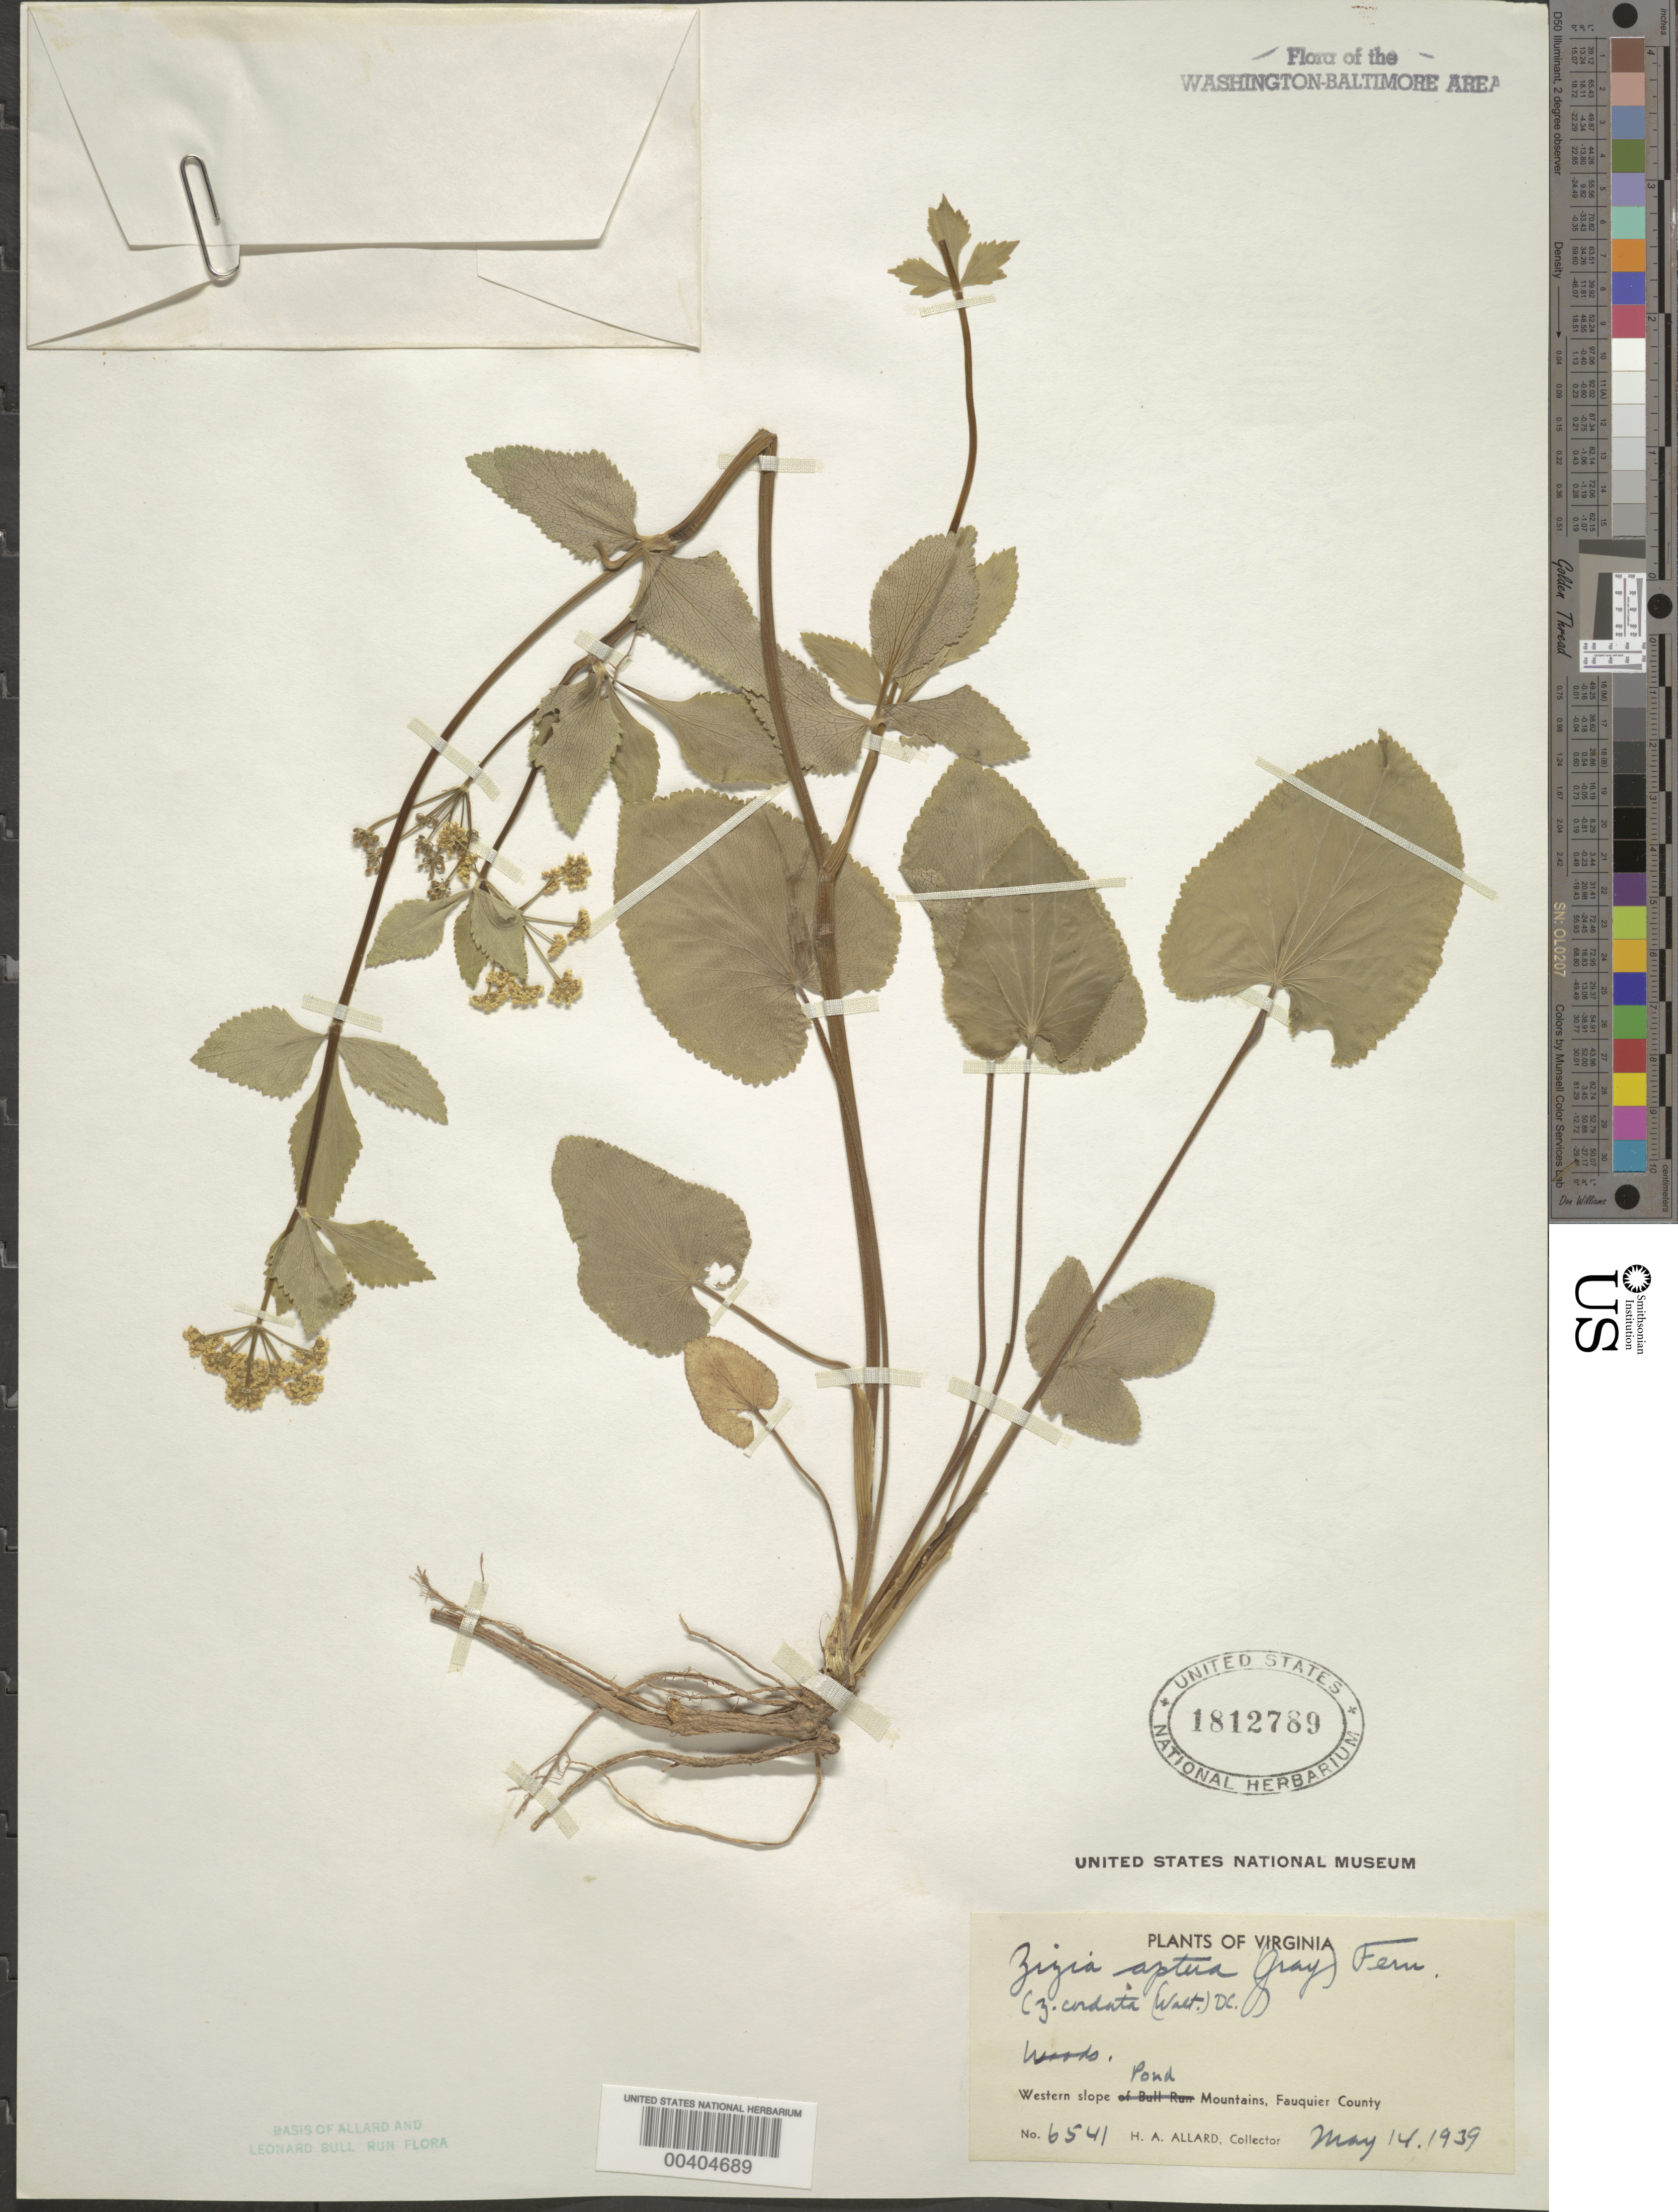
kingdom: Plantae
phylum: Tracheophyta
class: Magnoliopsida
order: Apiales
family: Apiaceae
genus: Zizia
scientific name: Zizia aptera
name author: (A. Gray) Fernald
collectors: H. A. Allard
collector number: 6541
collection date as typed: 14 May 1939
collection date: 1939-05-14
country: United States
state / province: Virginia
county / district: Fauquier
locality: Western slope of Pond Mountain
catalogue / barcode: US 1812789